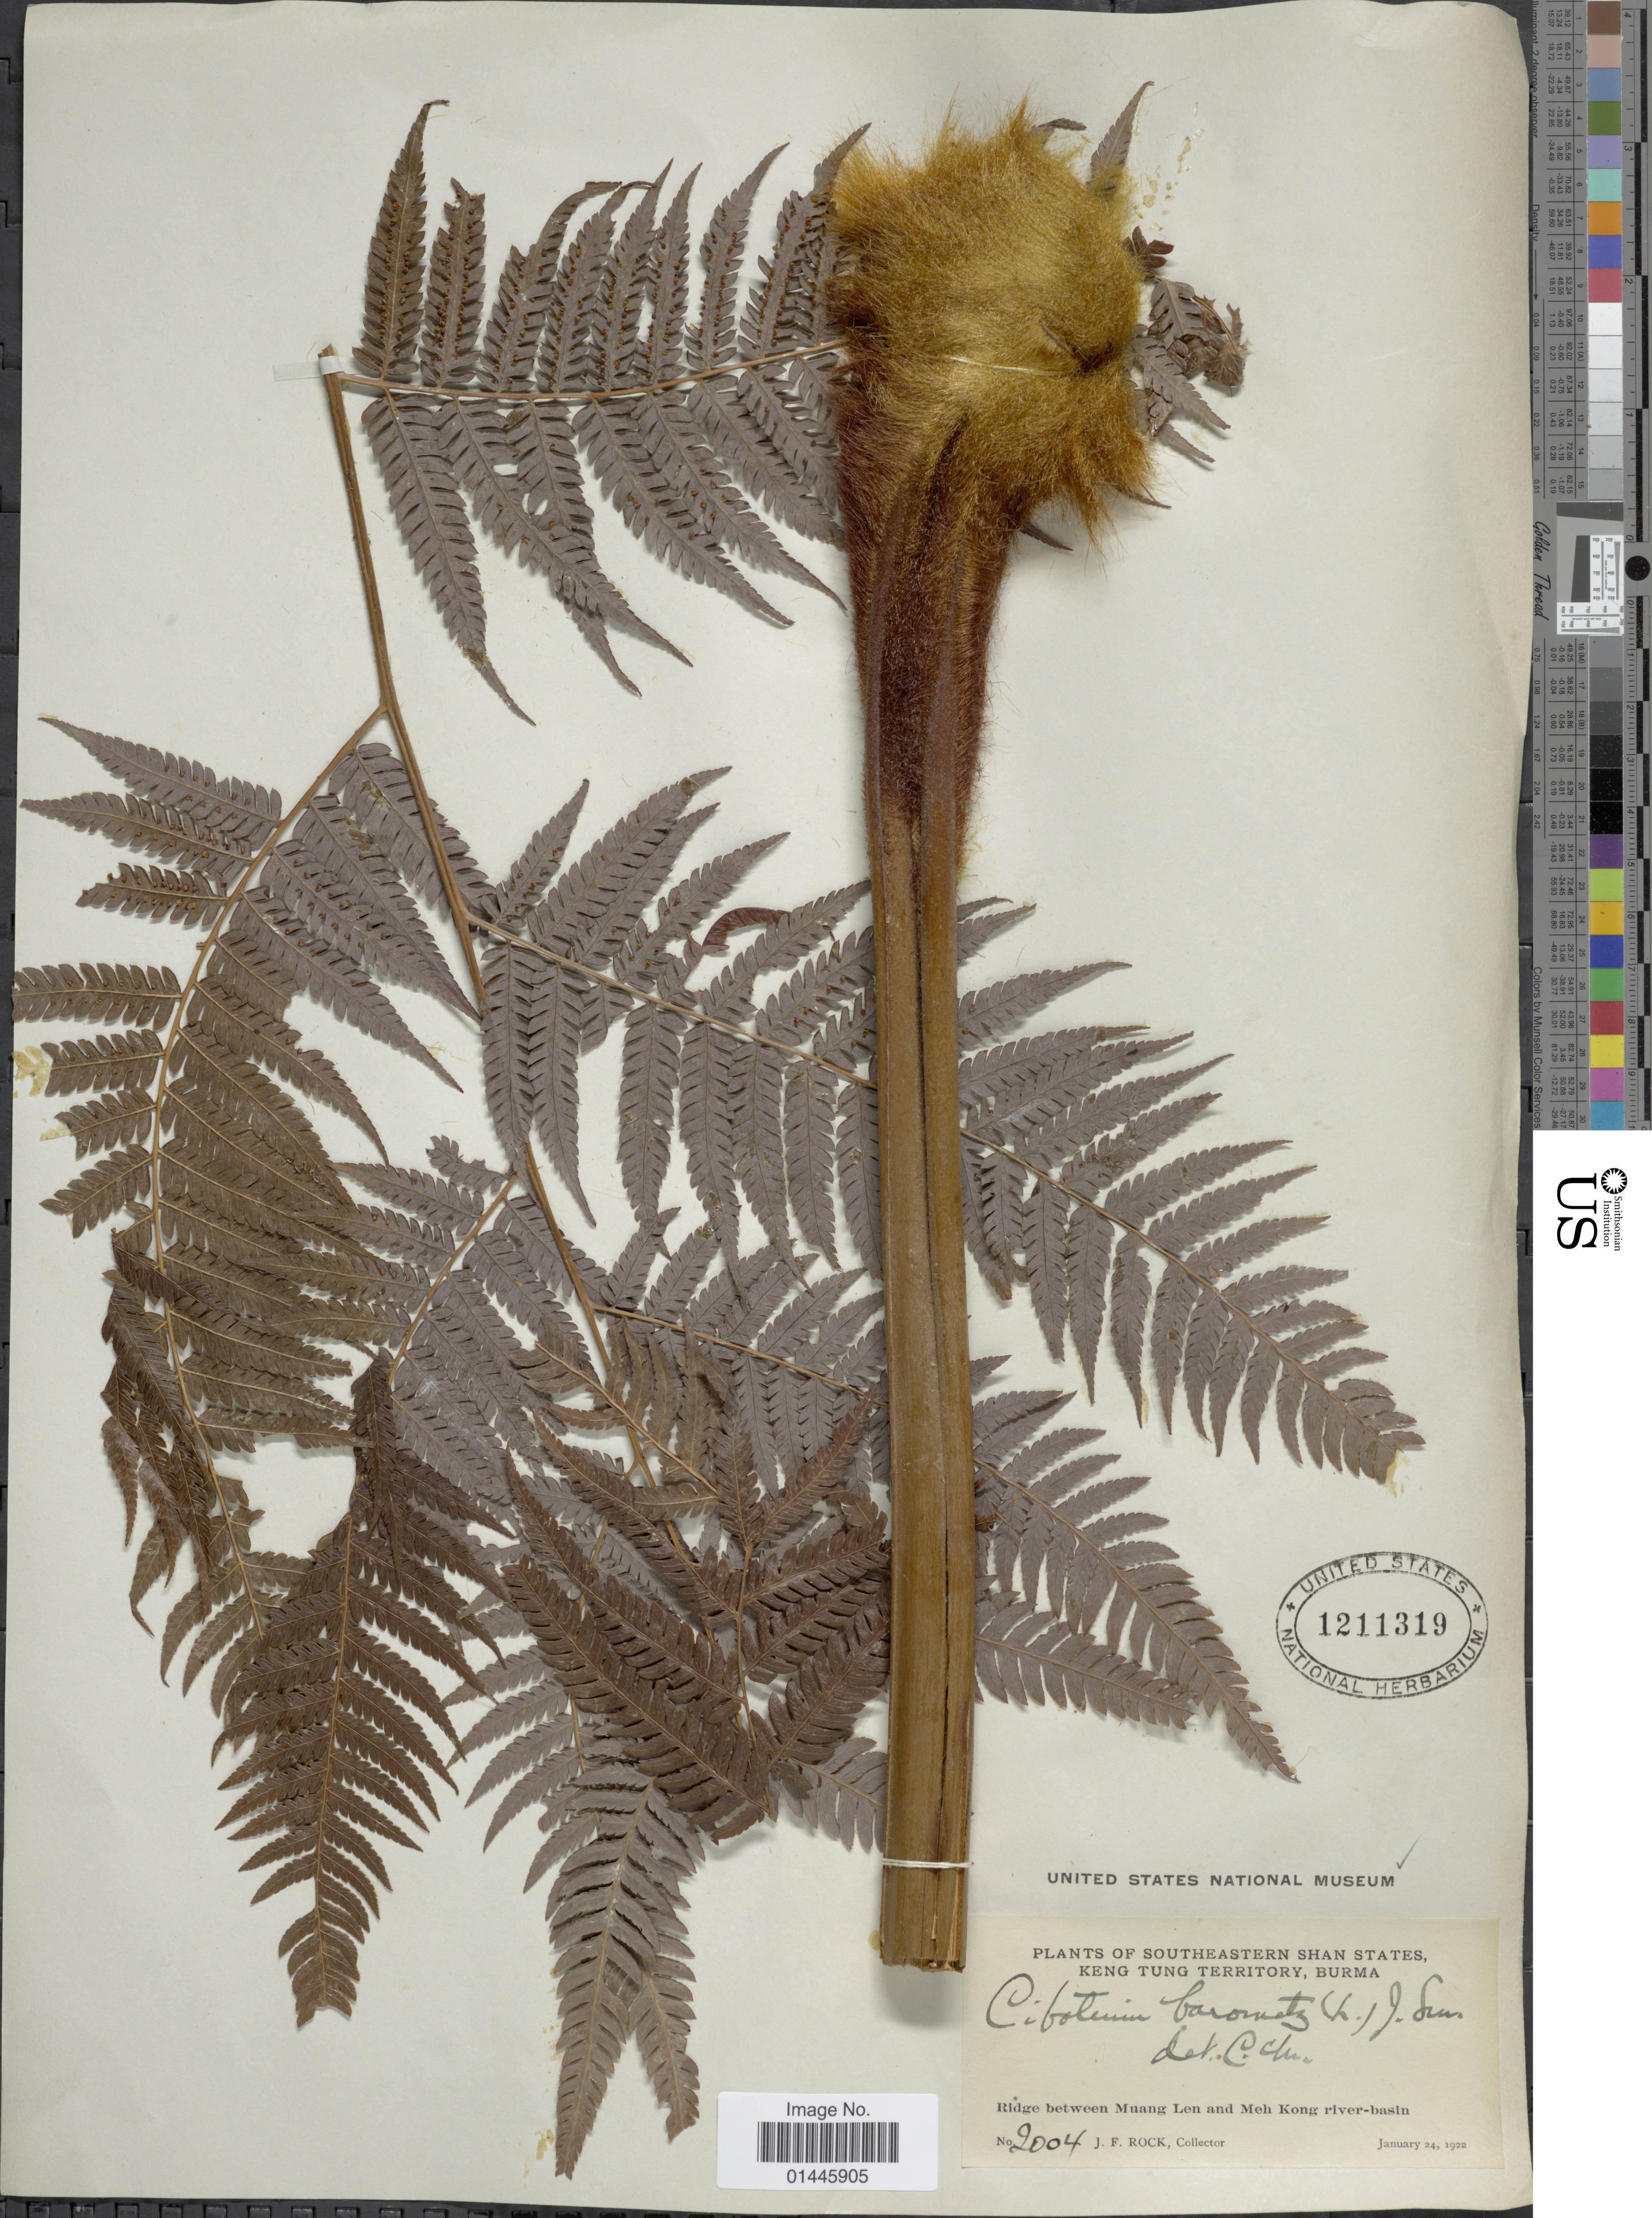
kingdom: Plantae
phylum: Tracheophyta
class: Polypodiopsida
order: Cyatheales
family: Cibotiaceae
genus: Cibotium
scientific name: Cibotium barometz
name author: (L.) J. Sm.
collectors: J. F. Rock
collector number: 2004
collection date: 1922-01-24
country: Myanmar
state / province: Shan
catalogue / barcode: US 1211319